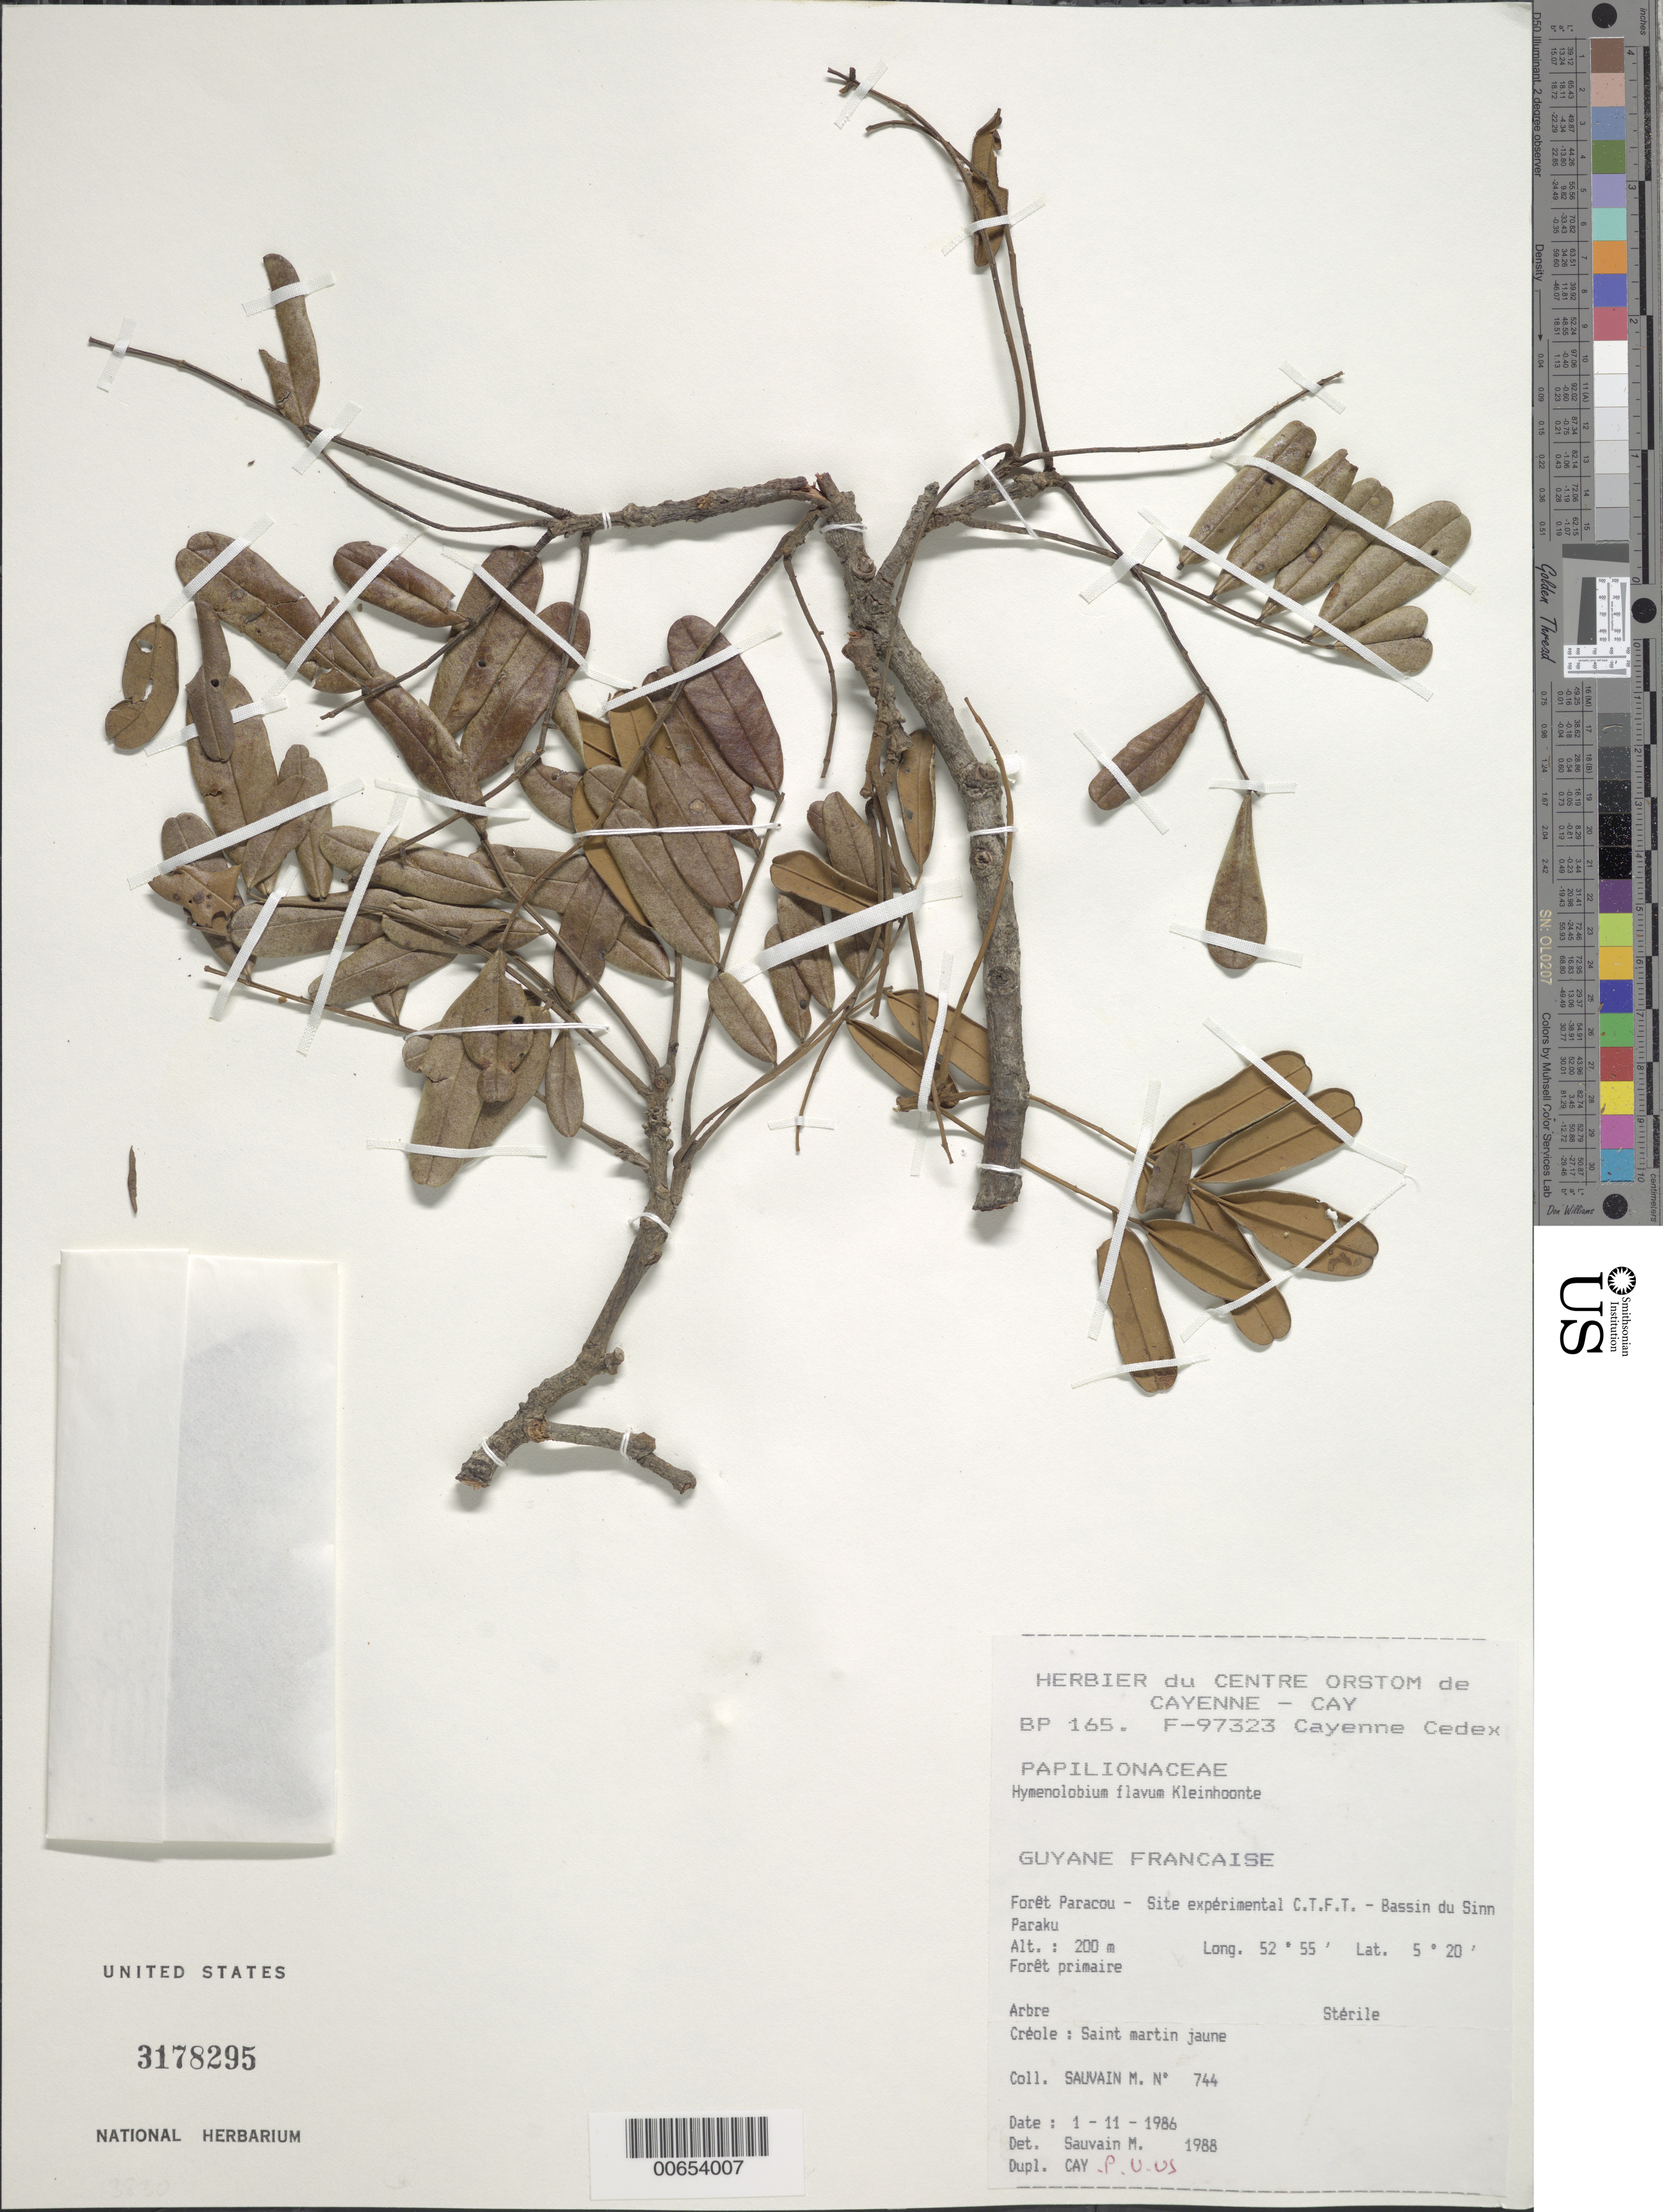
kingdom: Plantae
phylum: Tracheophyta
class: Magnoliopsida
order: Fabales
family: Fabaceae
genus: Hymenolobium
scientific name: Hymenolobium flavum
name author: Kleinhoonte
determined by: Sauvain, M.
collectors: M. Sauvain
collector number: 744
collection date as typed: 1-Nov-86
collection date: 1986-11-01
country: French Guiana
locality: Paracou, C.T.F.T. site, Bassin du Sinn Paraku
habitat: Primary forest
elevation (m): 200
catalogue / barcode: US 3178295